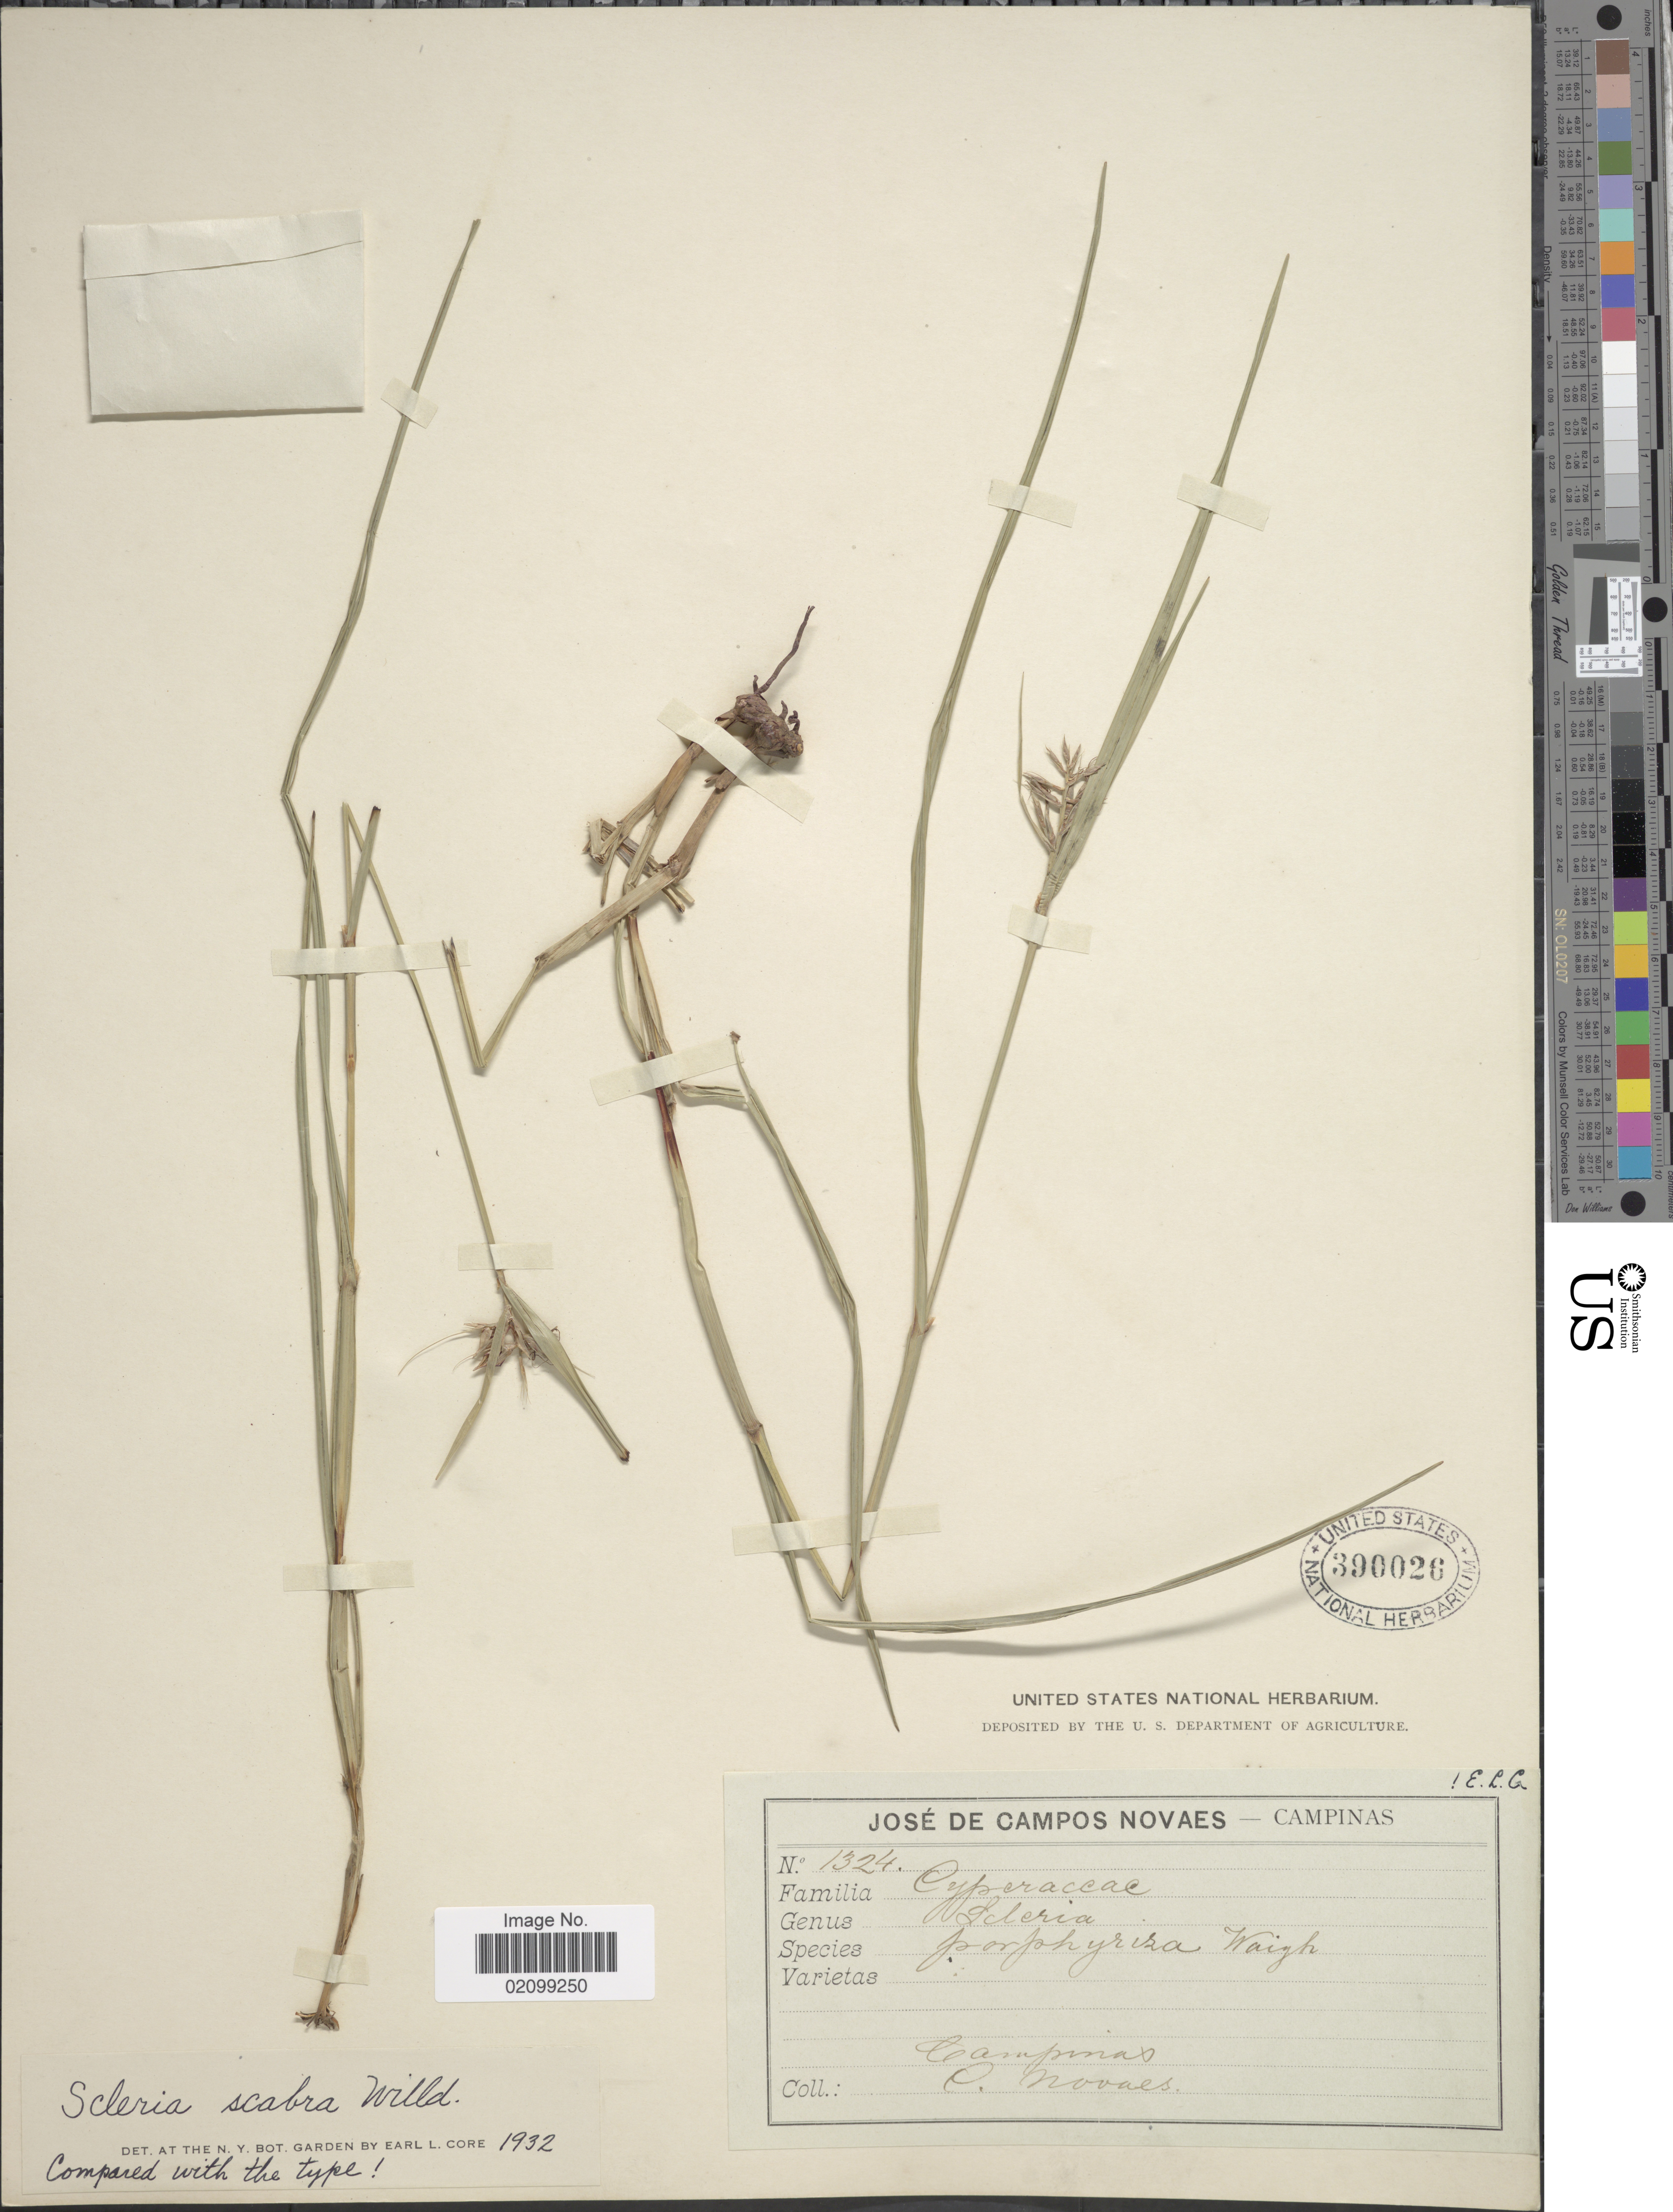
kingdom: Plantae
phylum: Tracheophyta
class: Liliopsida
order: Poales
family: Cyperaceae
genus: Scleria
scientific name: Scleria scabra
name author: Willd.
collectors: C. Novaes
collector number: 1324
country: Brazil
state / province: São Paulo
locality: Campinas.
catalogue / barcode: US 390026